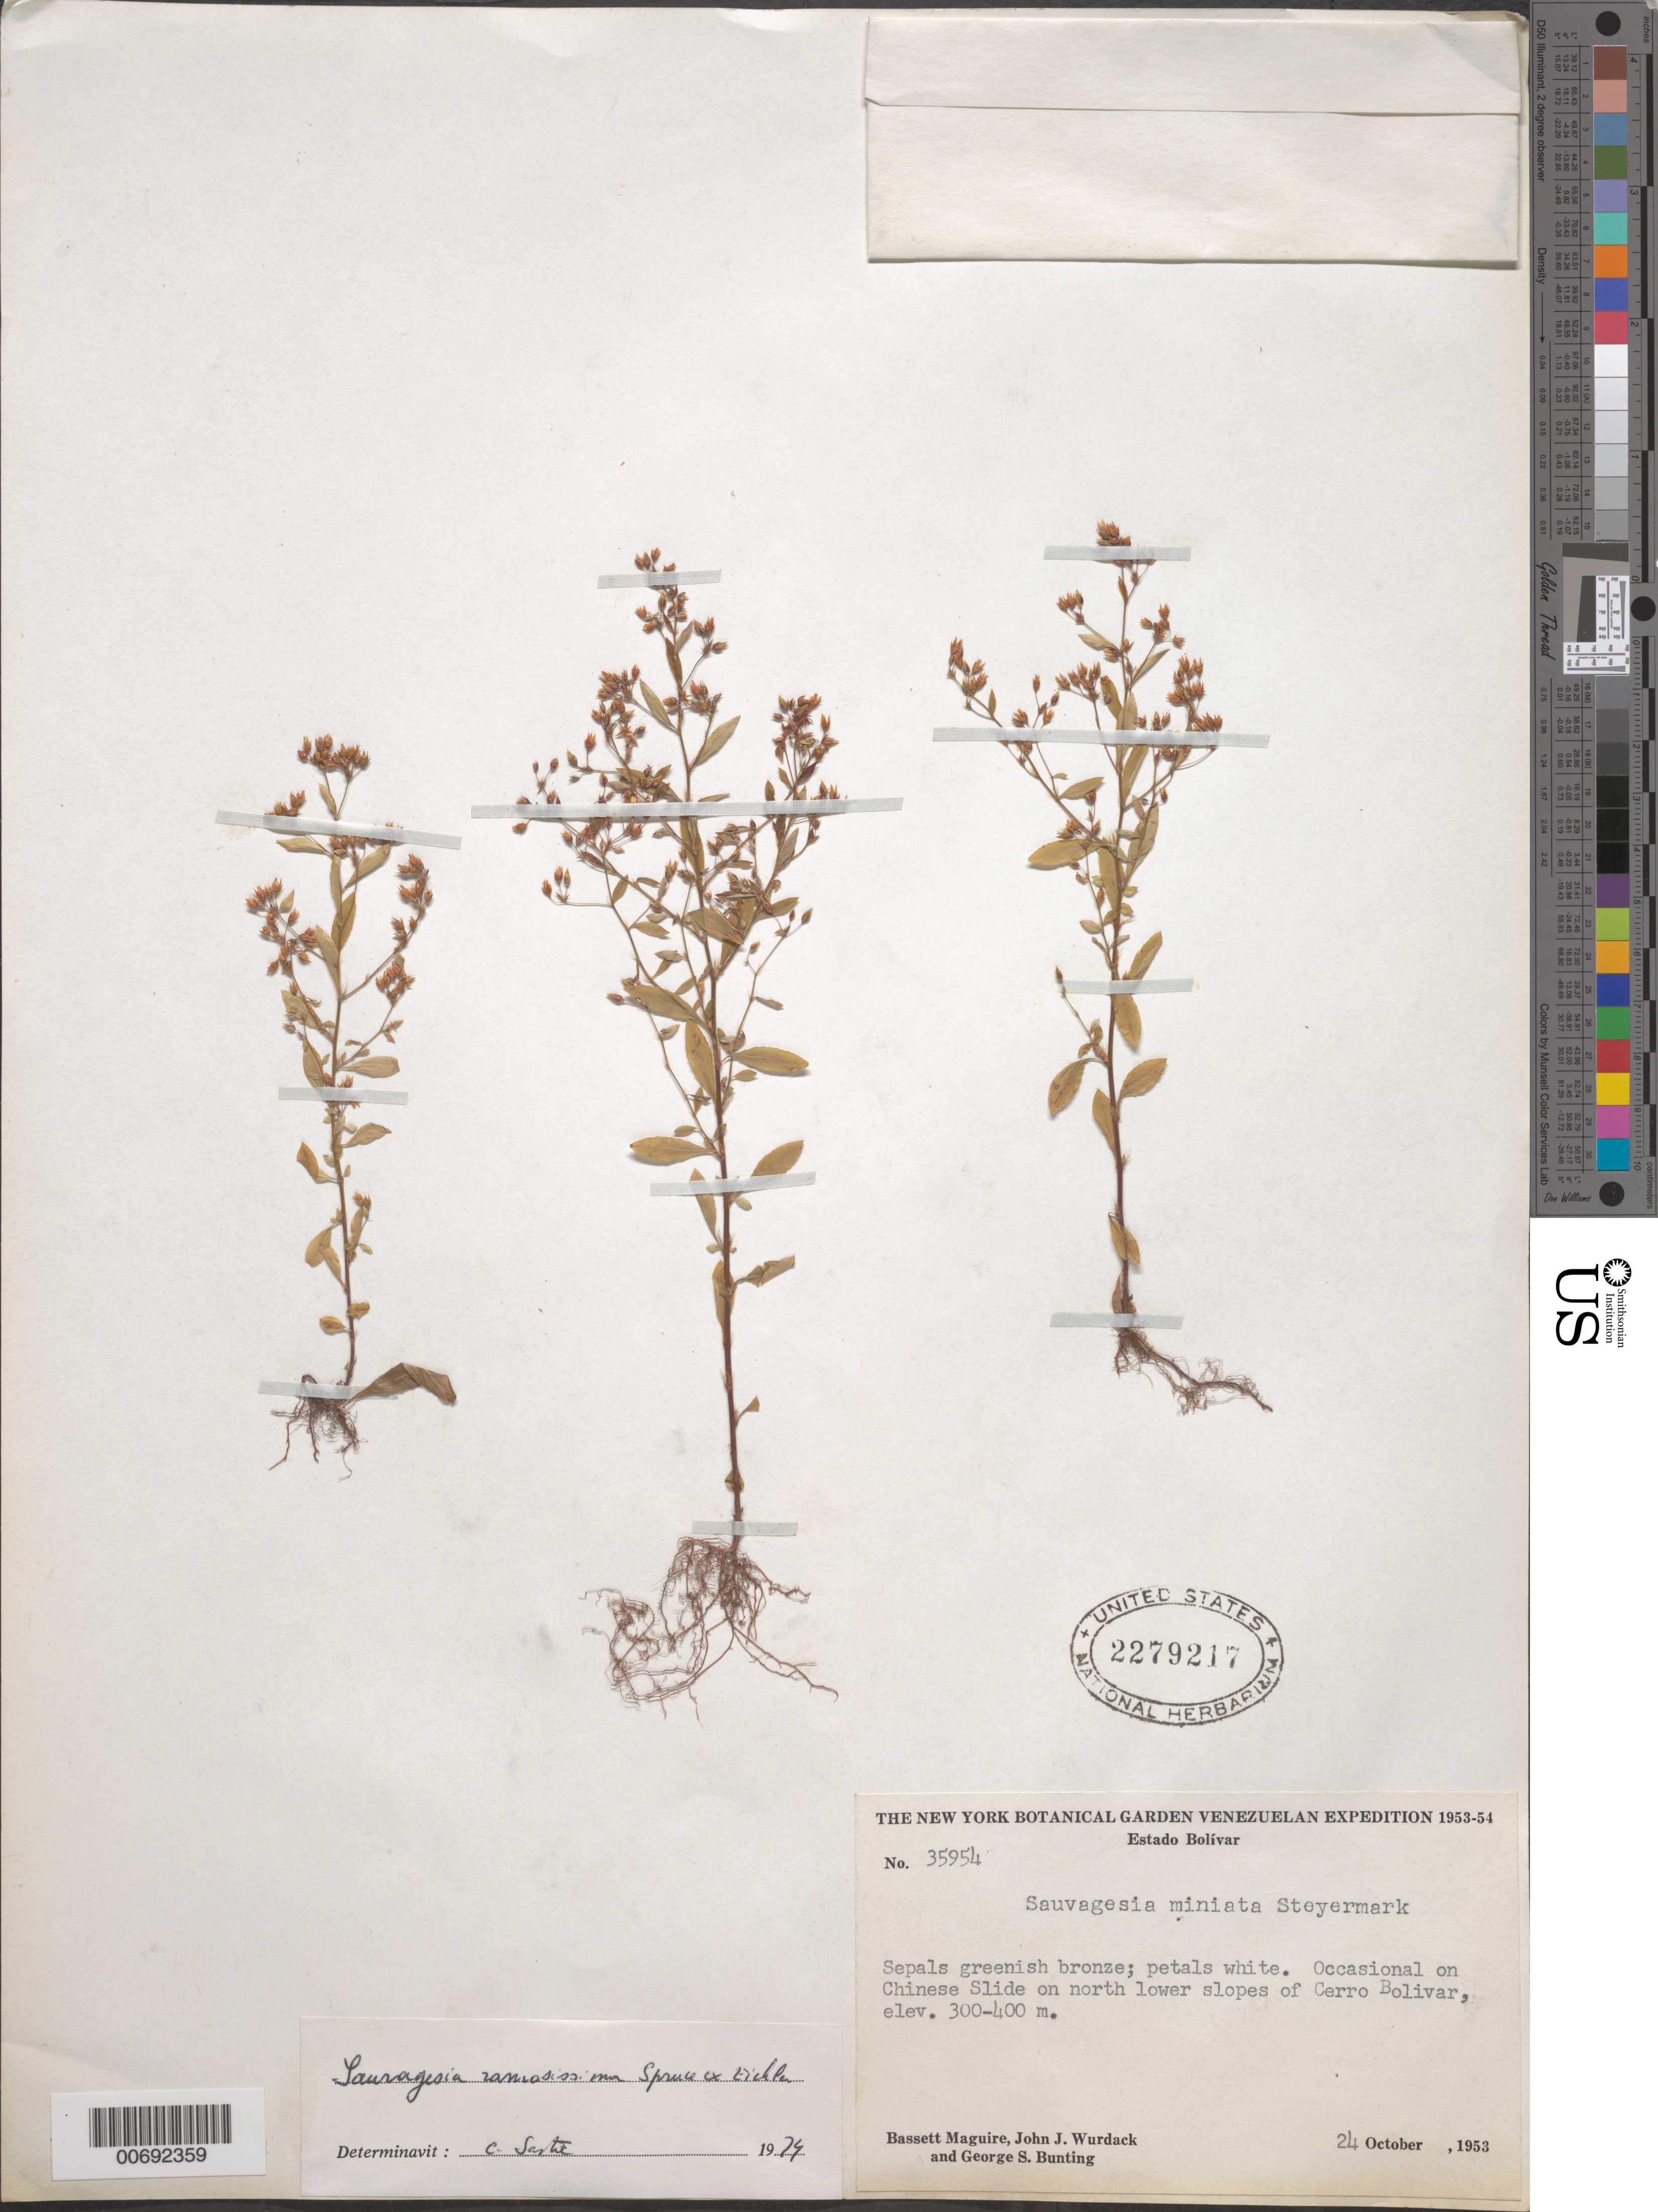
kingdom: Plantae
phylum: Tracheophyta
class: Magnoliopsida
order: Malpighiales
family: Ochnaceae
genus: Sauvagesia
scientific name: Sauvagesia ramosissima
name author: Spruce ex Eichler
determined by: Sastre, C. H. L.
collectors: B. Maguire, J. J. Wurdack & G. S. Bunting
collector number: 35954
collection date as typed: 24-Oct-53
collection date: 1953-10-24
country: Venezuela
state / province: Bolívar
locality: Cerro Bolívar, Chinese Slide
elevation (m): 300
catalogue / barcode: US 2279217